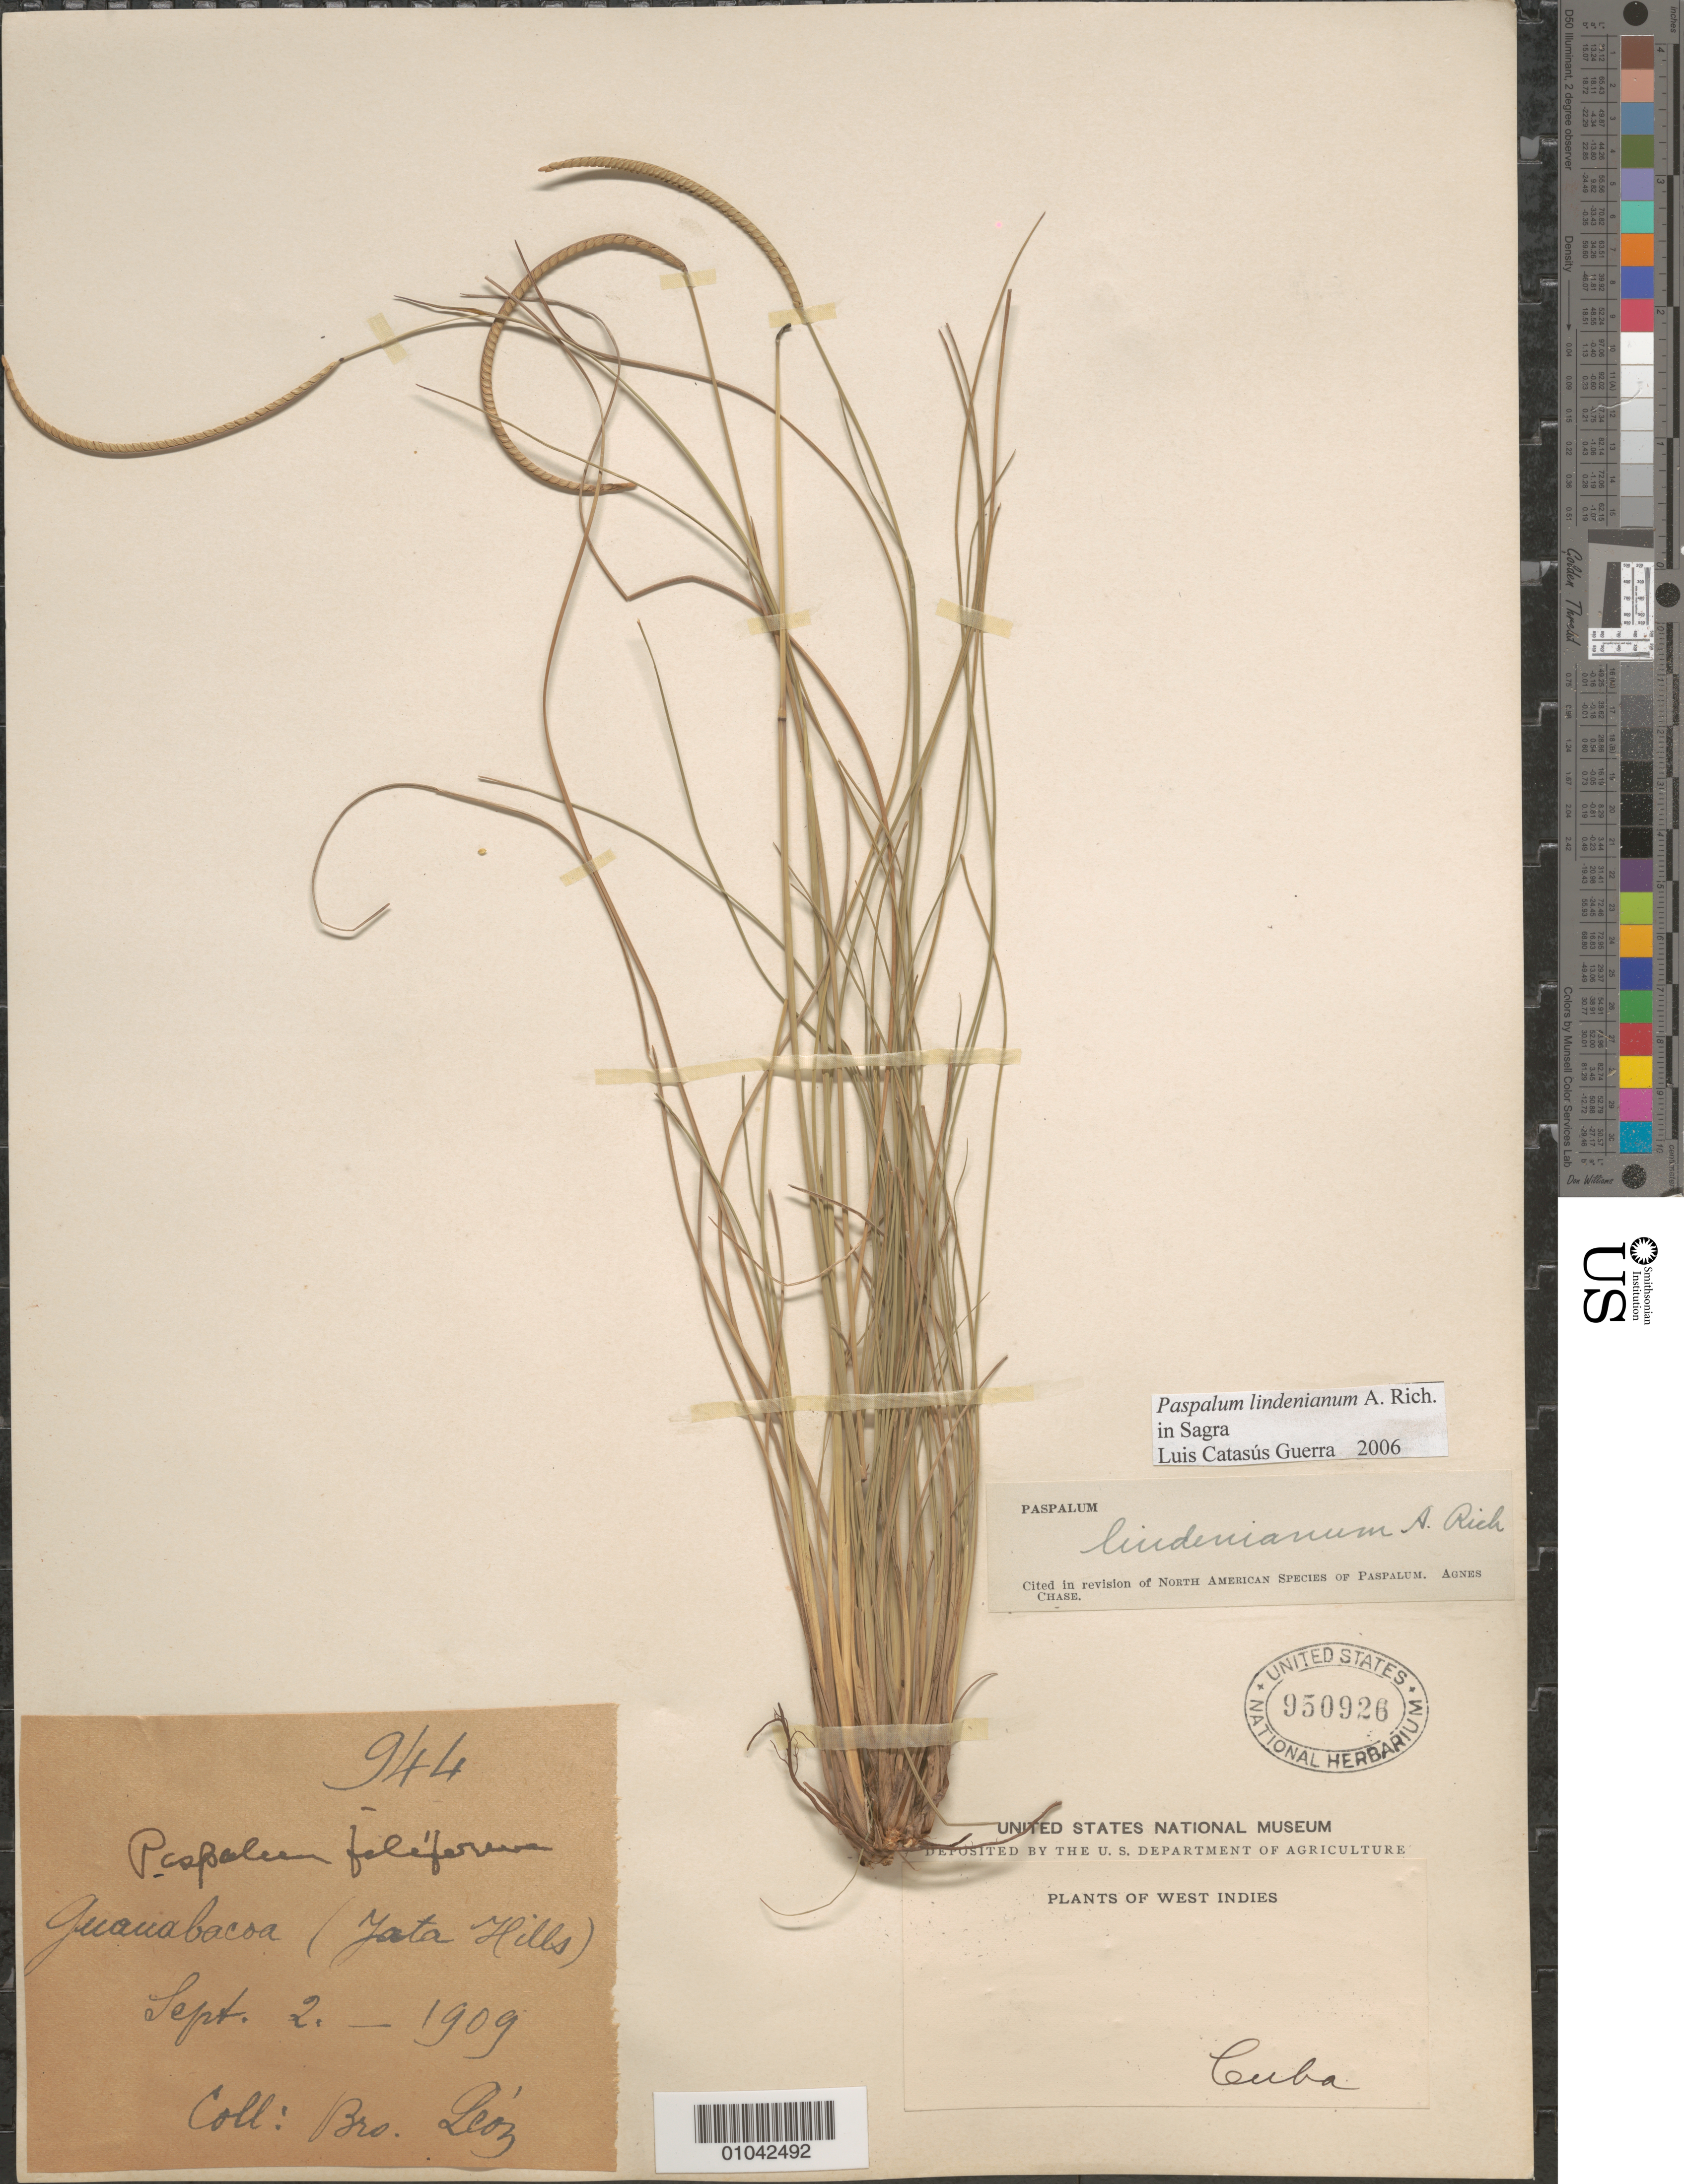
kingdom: Plantae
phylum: Tracheophyta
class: Liliopsida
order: Poales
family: Poaceae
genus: Paspalum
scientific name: Paspalum lindenianum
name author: A. Rich.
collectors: Bro. León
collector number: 944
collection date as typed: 02 Sep 1909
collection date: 1909-09-02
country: Cuba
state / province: La Habana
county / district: Municipio Guanabacoa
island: Cuba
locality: Jata Hills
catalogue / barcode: US 950926